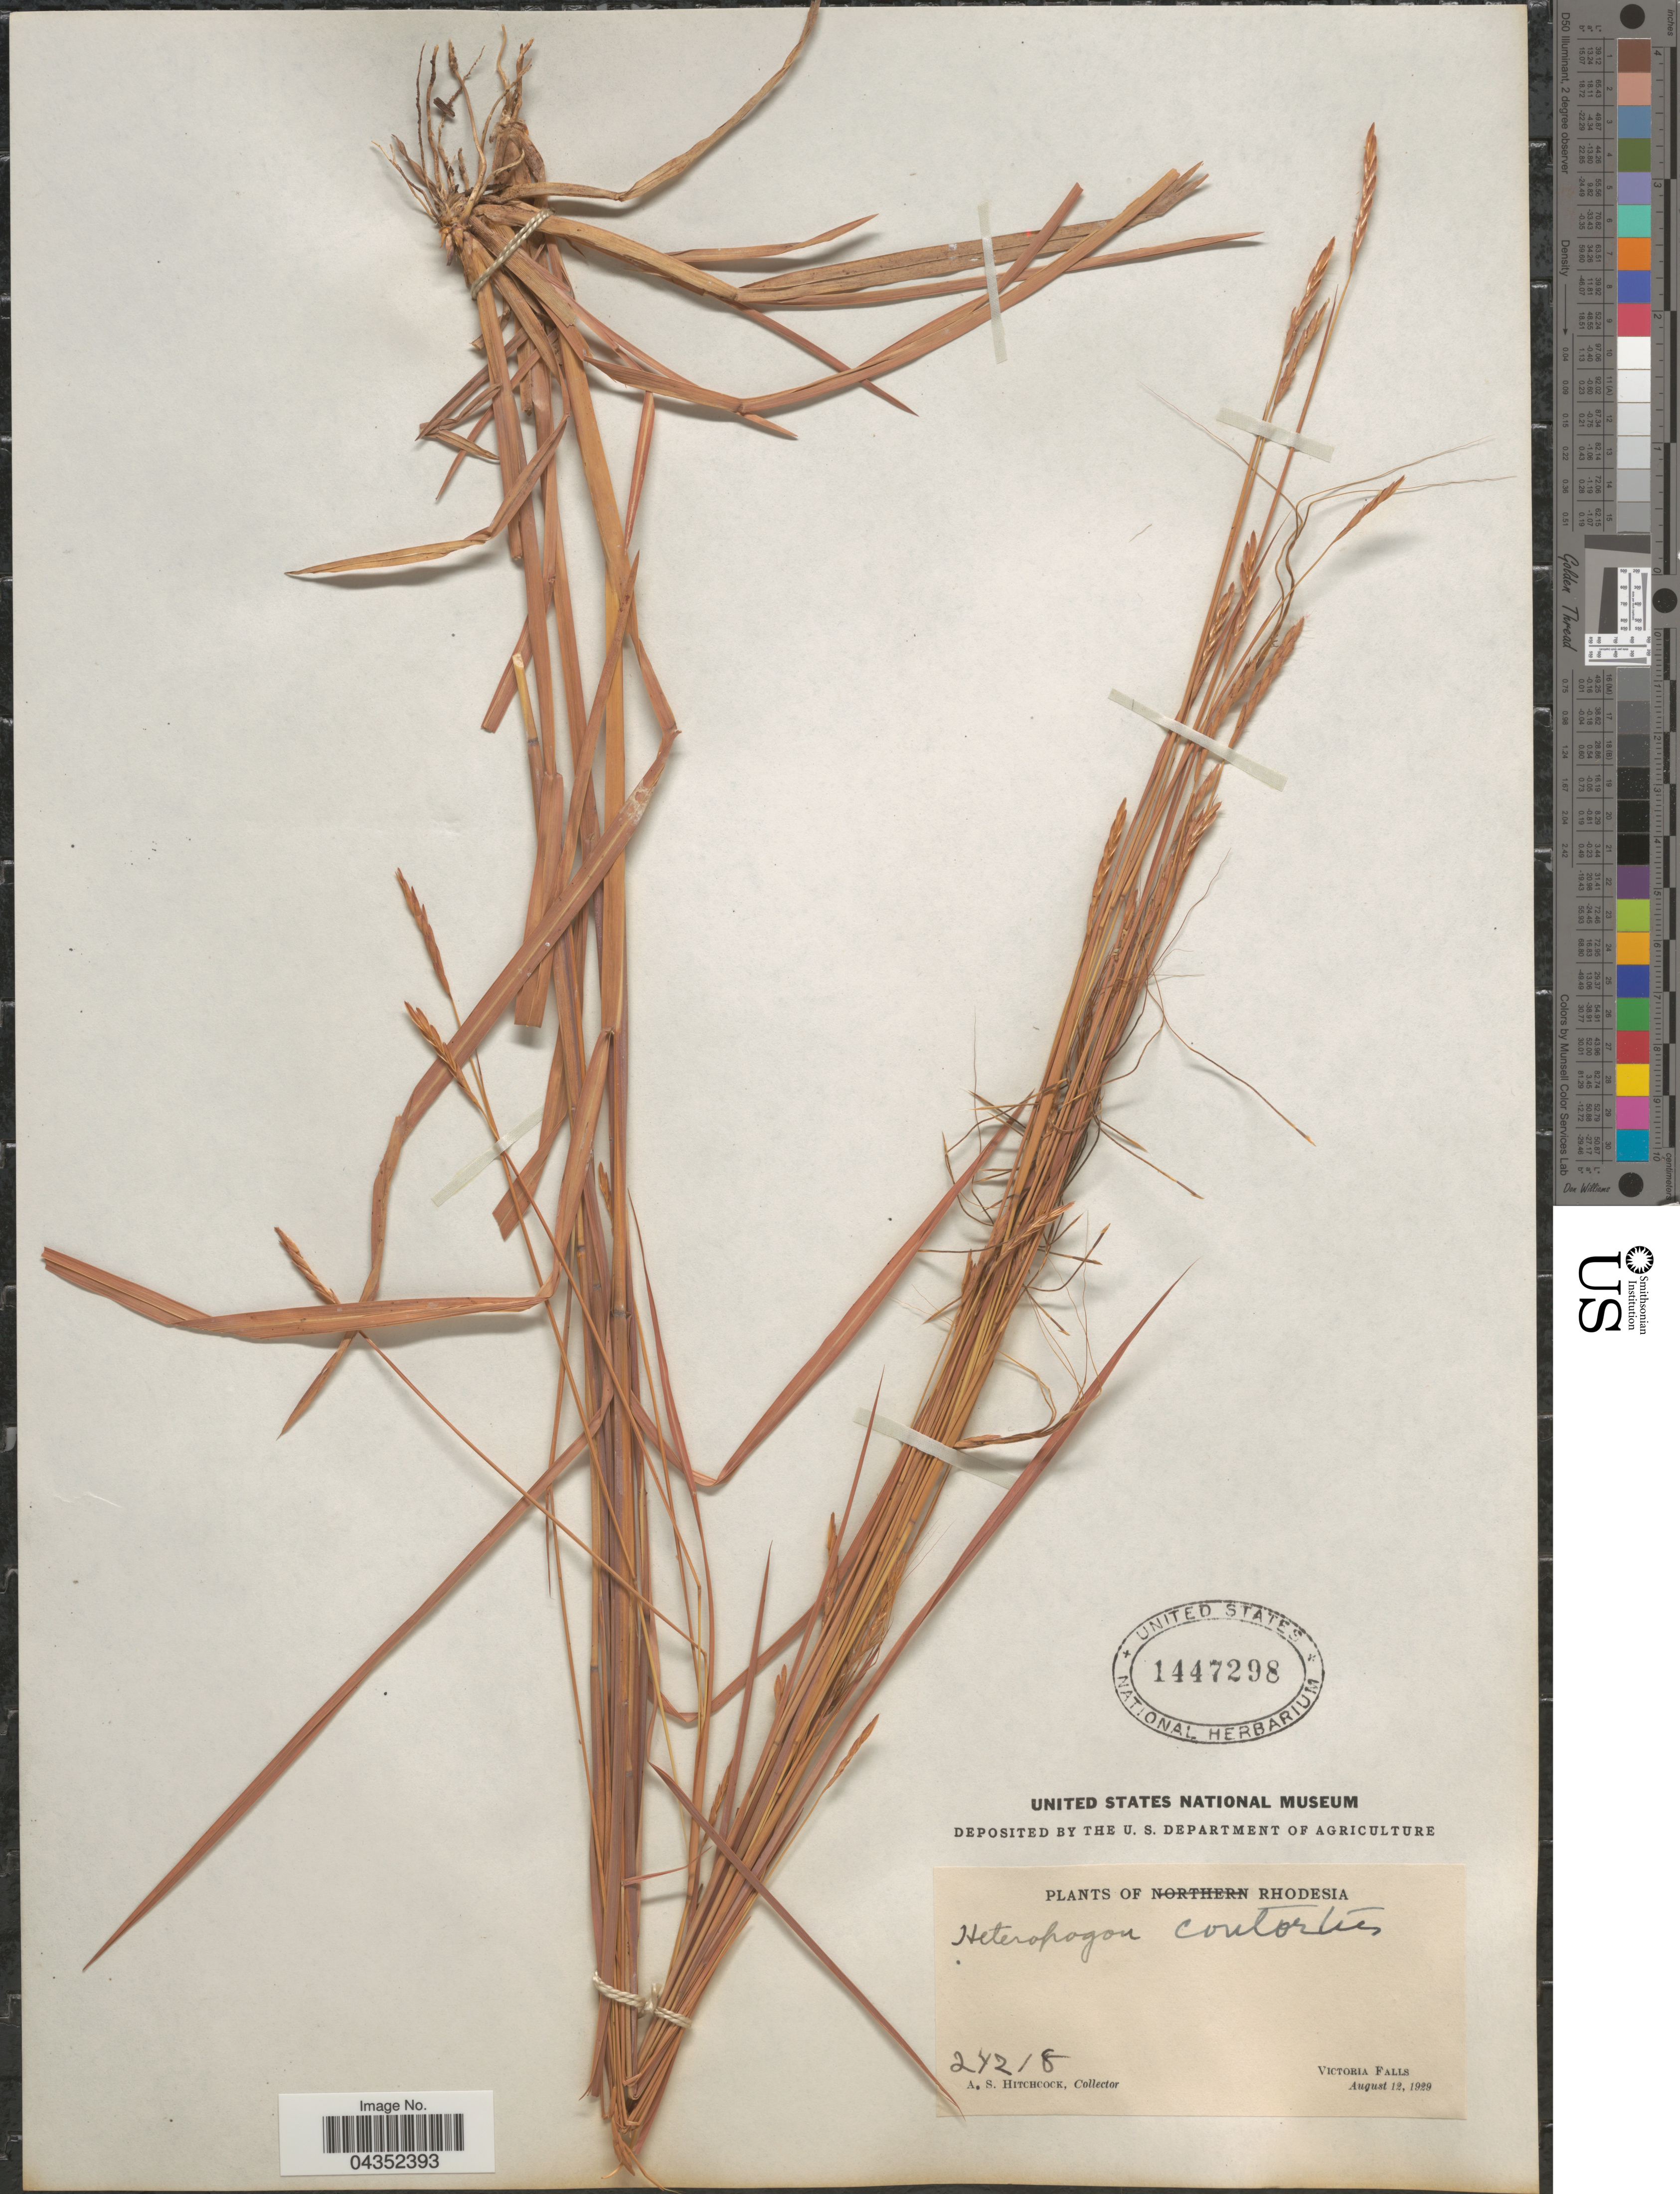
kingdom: Plantae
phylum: Tracheophyta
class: Liliopsida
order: Poales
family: Poaceae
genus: Heteropogon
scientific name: Heteropogon contortus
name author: (L.) P. Beauv. ex Roem. & Schult.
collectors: A. S. Hitchcock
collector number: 24218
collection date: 1929-08-12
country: Zimbabwe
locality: Victoria Falls.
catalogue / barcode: US 1447298